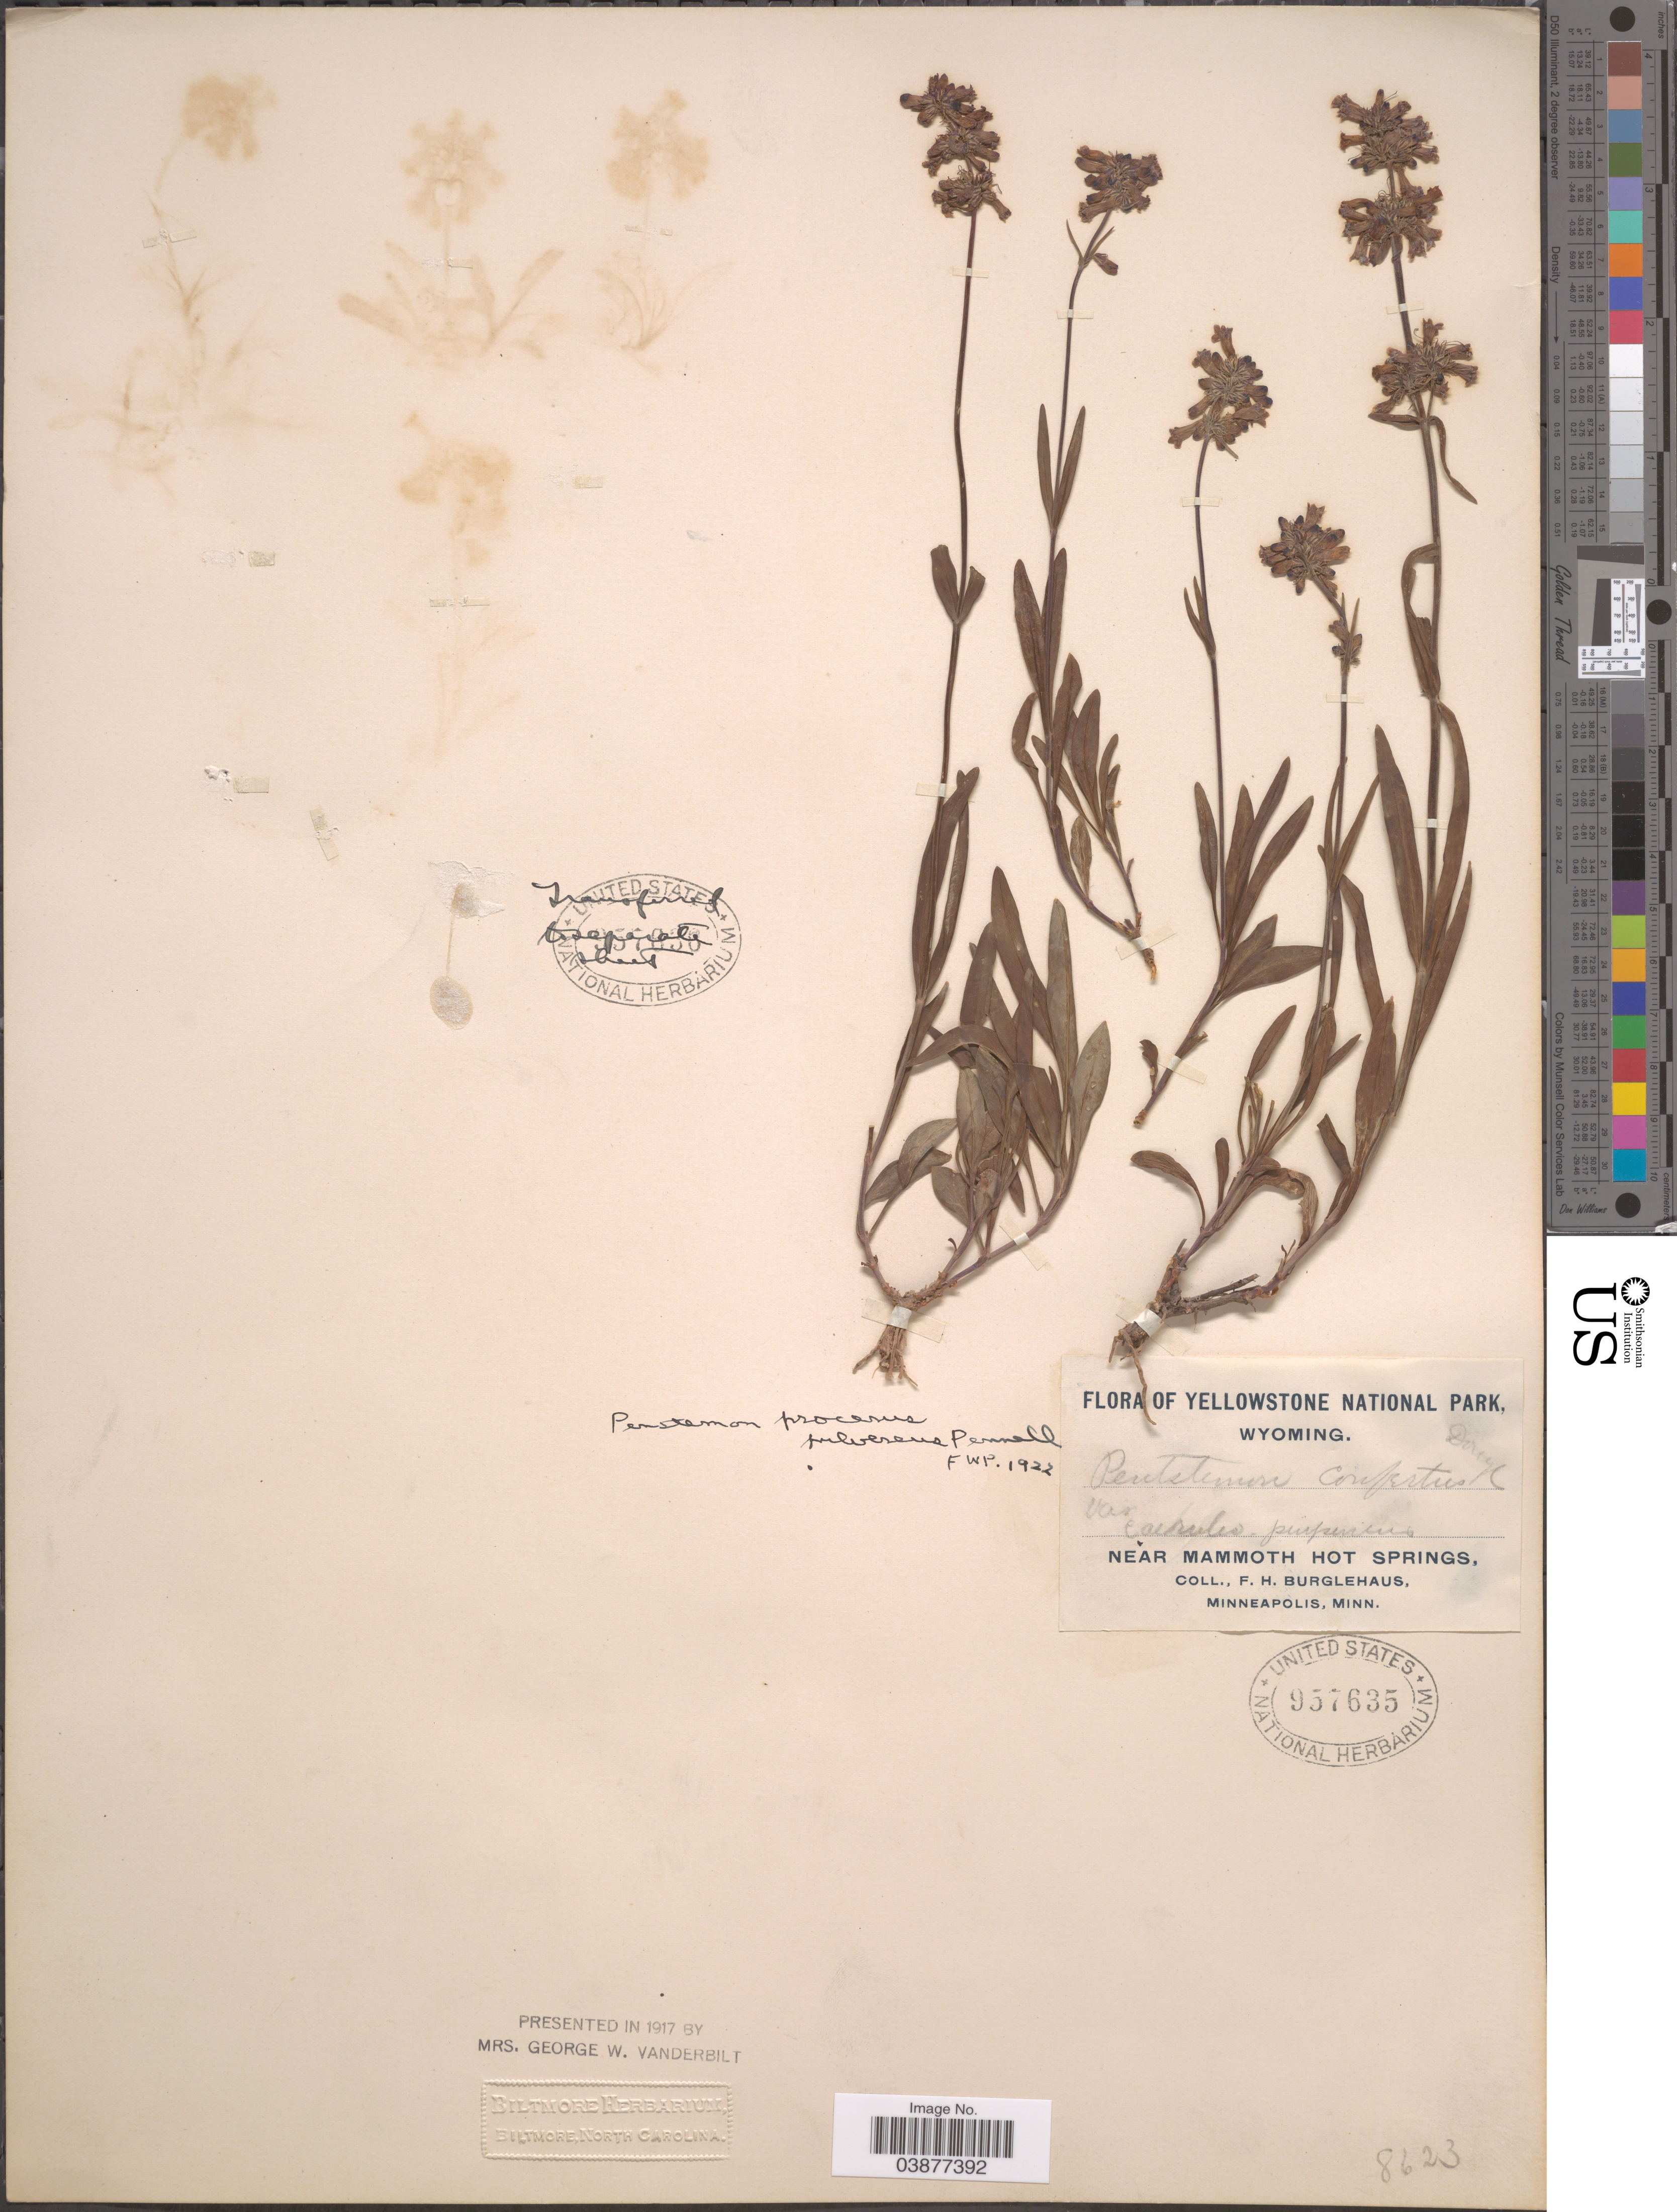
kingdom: Plantae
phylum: Tracheophyta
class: Magnoliopsida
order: Lamiales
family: Plantaginaceae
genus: Penstemon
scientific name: Penstemon procerus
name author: Douglas ex Graham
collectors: F. Burglehaus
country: United States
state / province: Wyoming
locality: Yellowstone National Park. Near Mammoth Hot Springs.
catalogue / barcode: US 957635